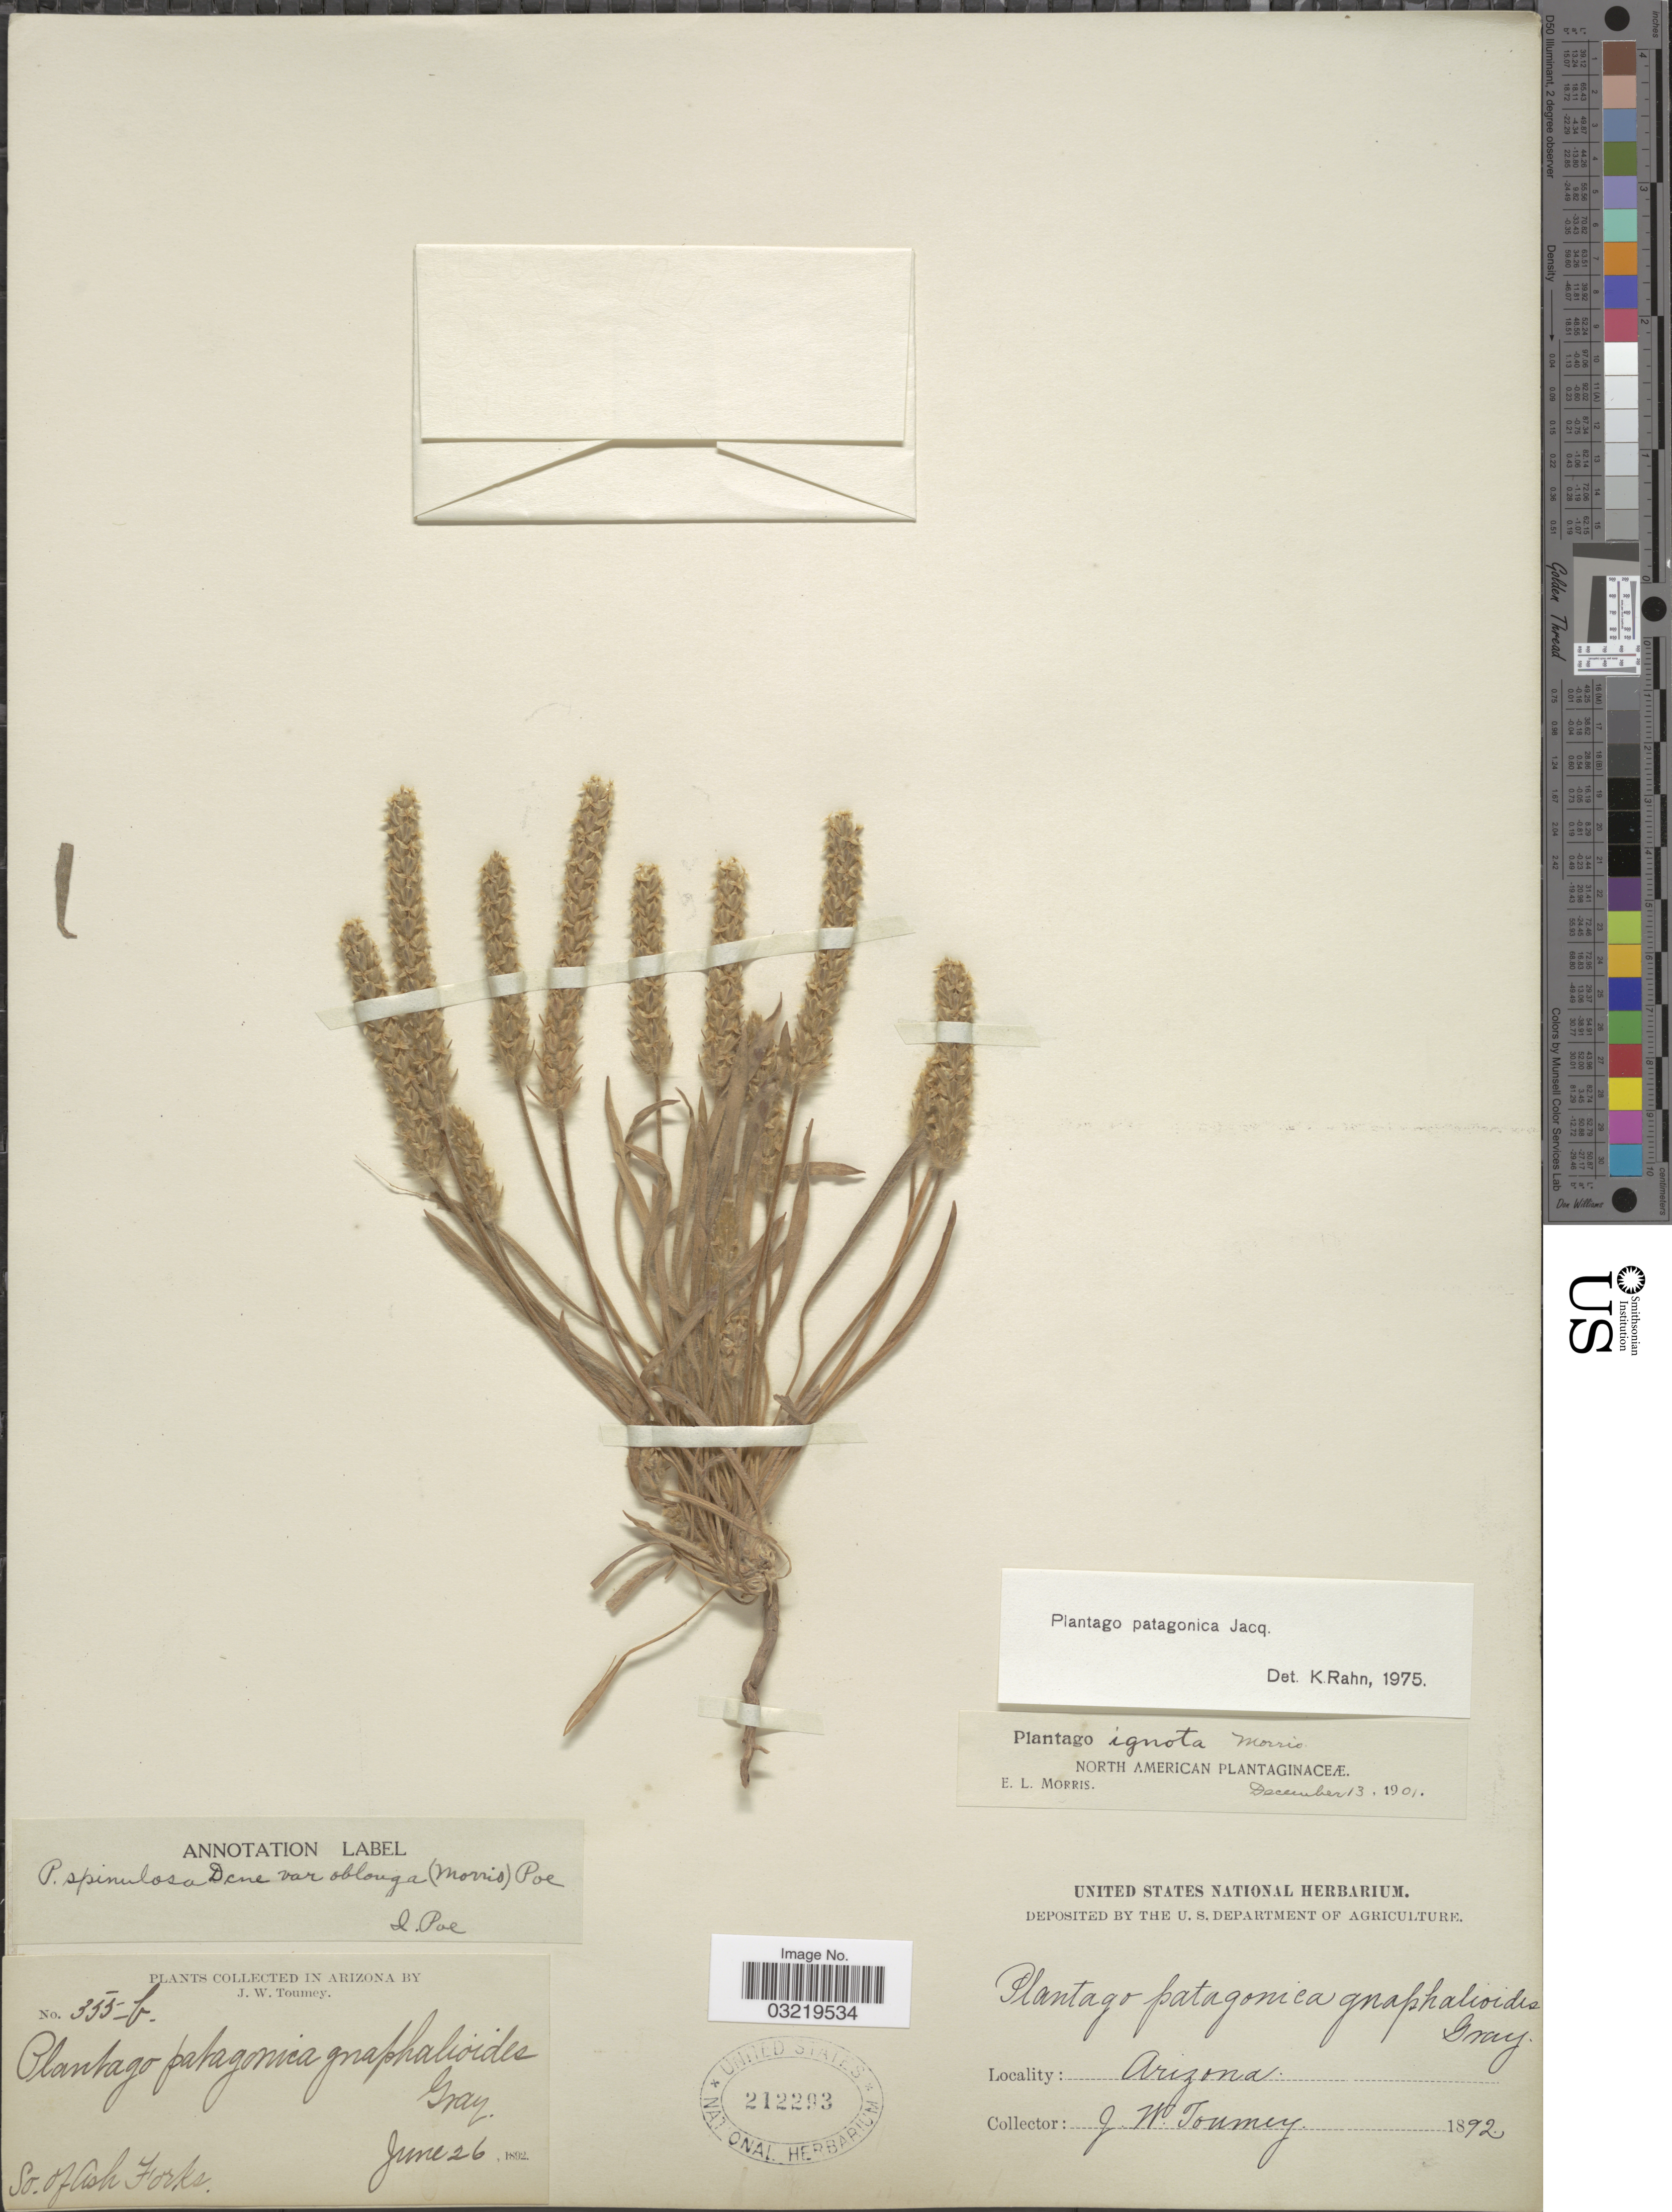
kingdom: Plantae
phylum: Tracheophyta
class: Magnoliopsida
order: Lamiales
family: Plantaginaceae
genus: Plantago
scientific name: Plantago patagonica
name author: Jacq.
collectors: J. W. Toumey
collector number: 355-b*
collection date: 1892-06-26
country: United States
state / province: Arizona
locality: So. of Ash Forks.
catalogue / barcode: US 212293